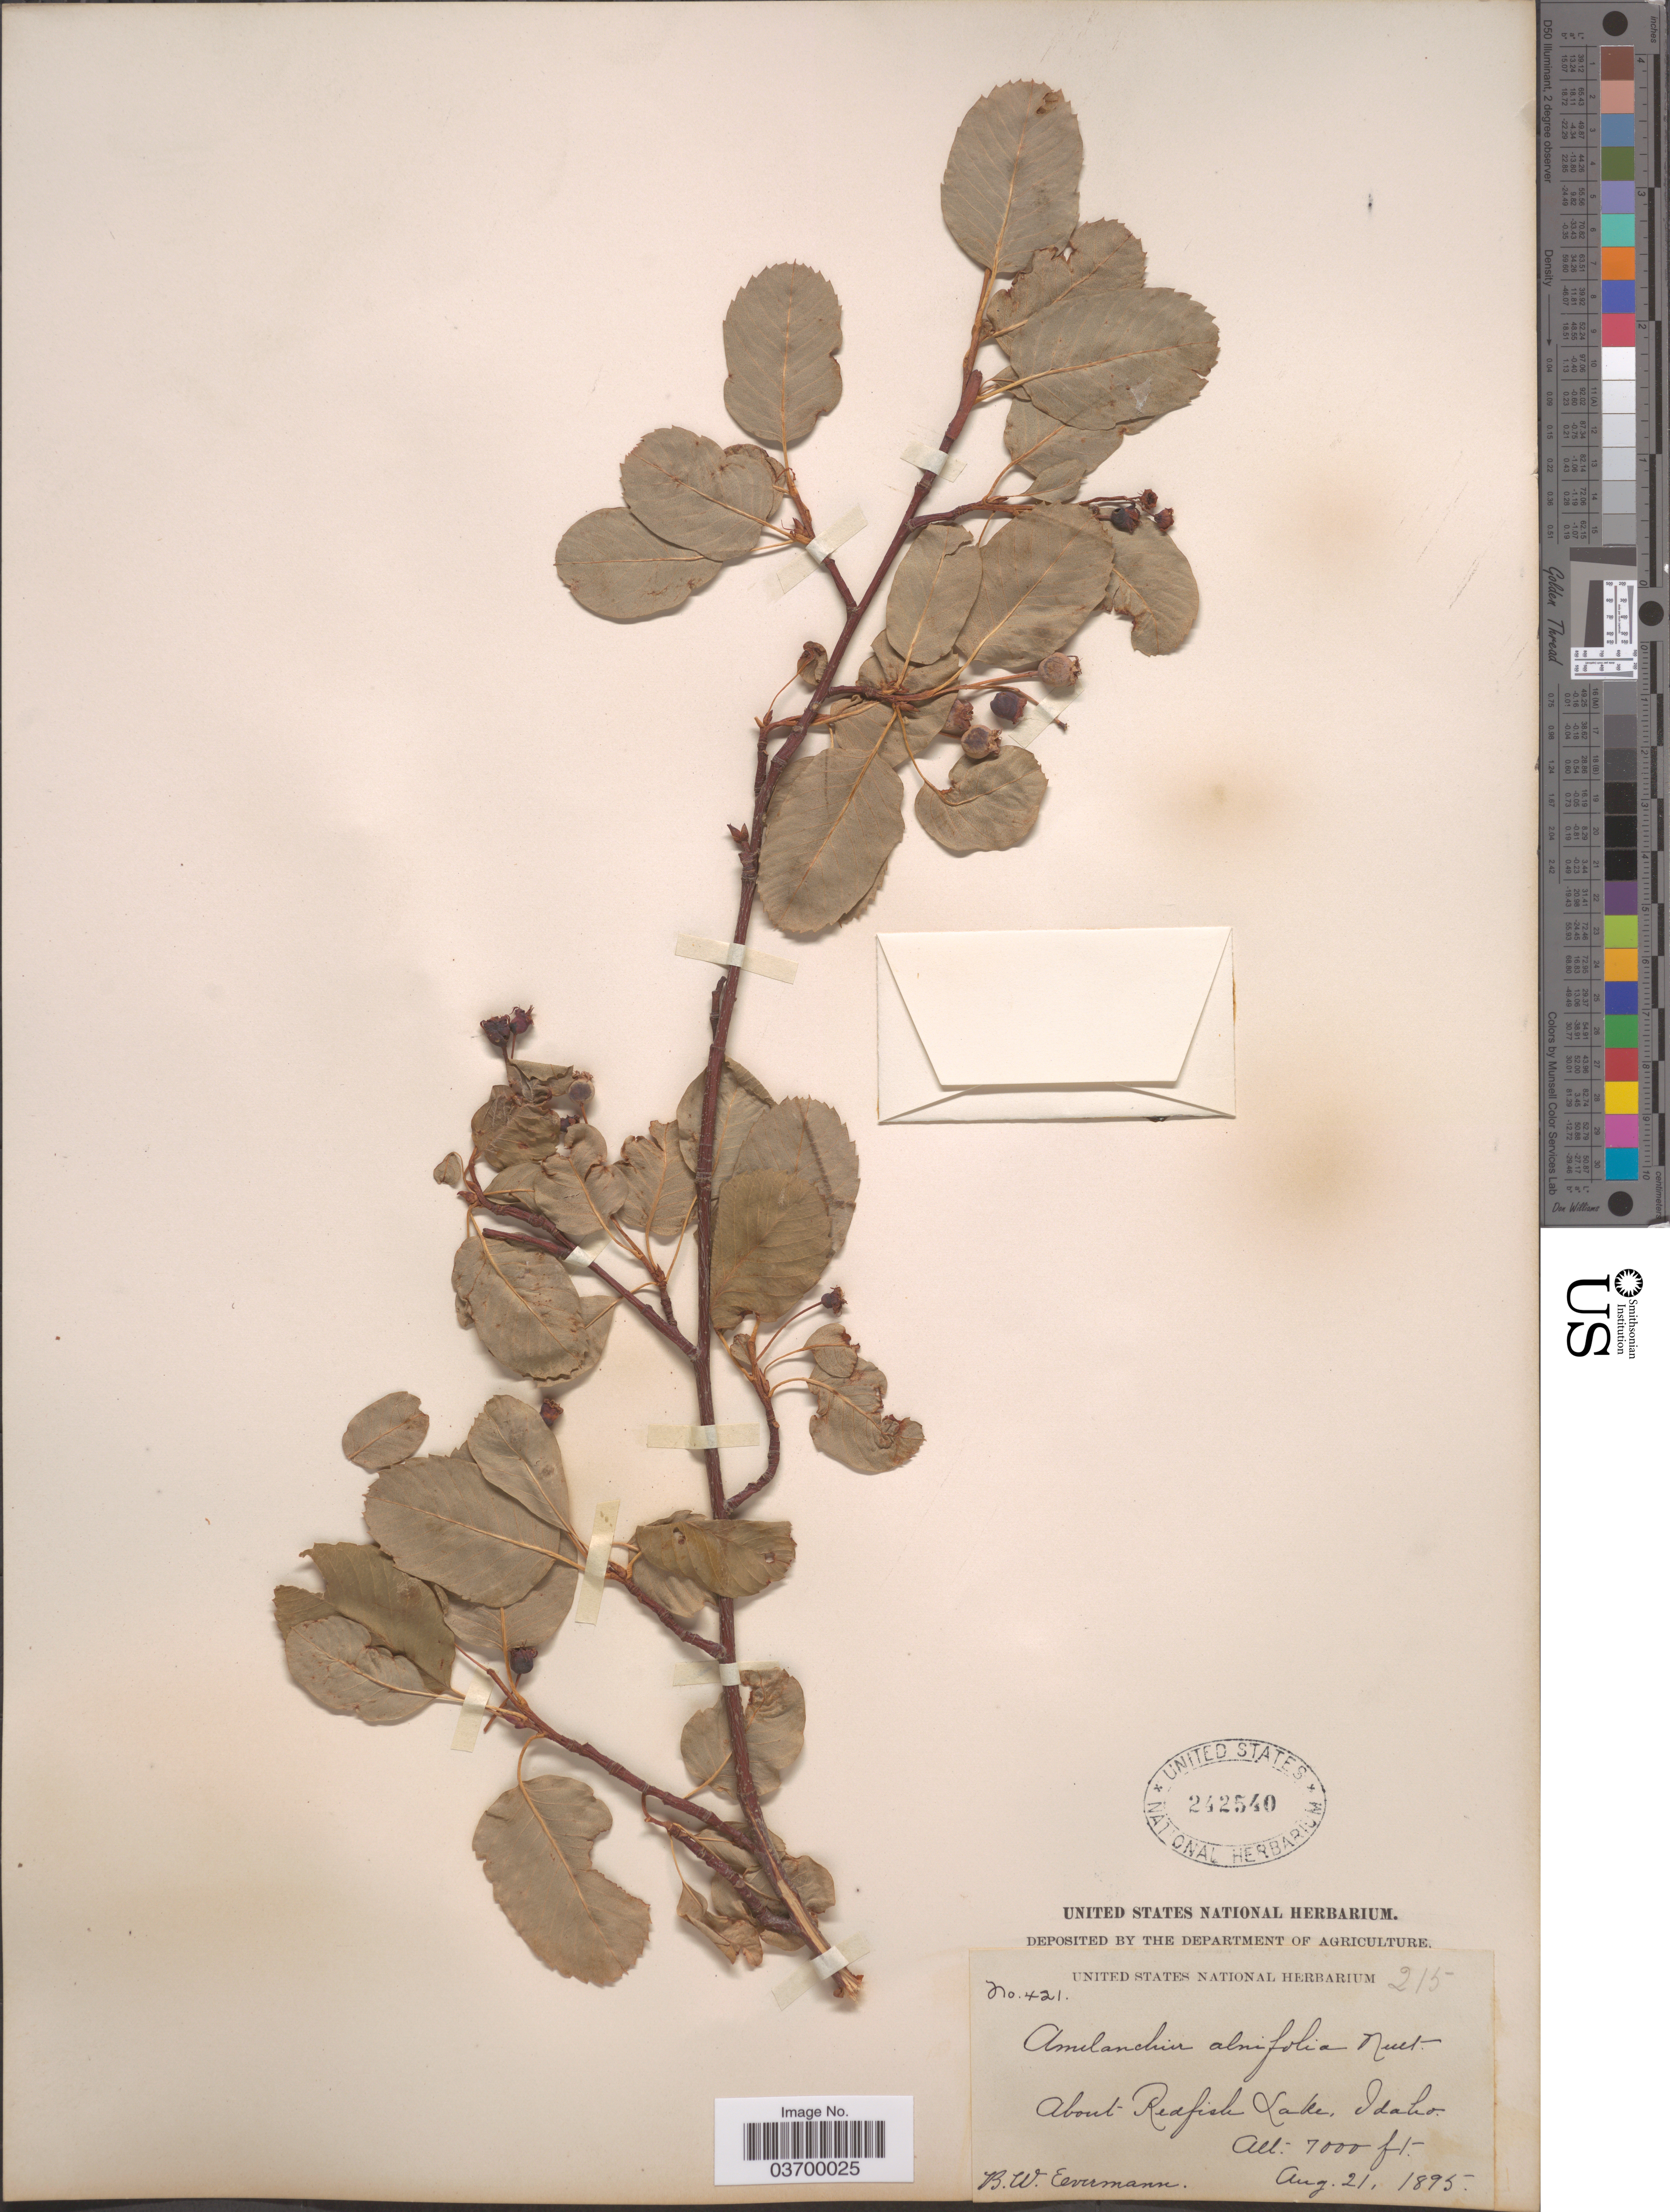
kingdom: Plantae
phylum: Tracheophyta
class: Magnoliopsida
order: Rosales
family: Rosaceae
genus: Amelanchier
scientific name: Amelanchier alnifolia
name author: (Nutt.) Nutt. ex M. Roem.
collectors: B. W. Evermann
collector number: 421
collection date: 1895-08-21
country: United States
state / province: Idaho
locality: About Redfish Lake.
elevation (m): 2134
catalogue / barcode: US 242540